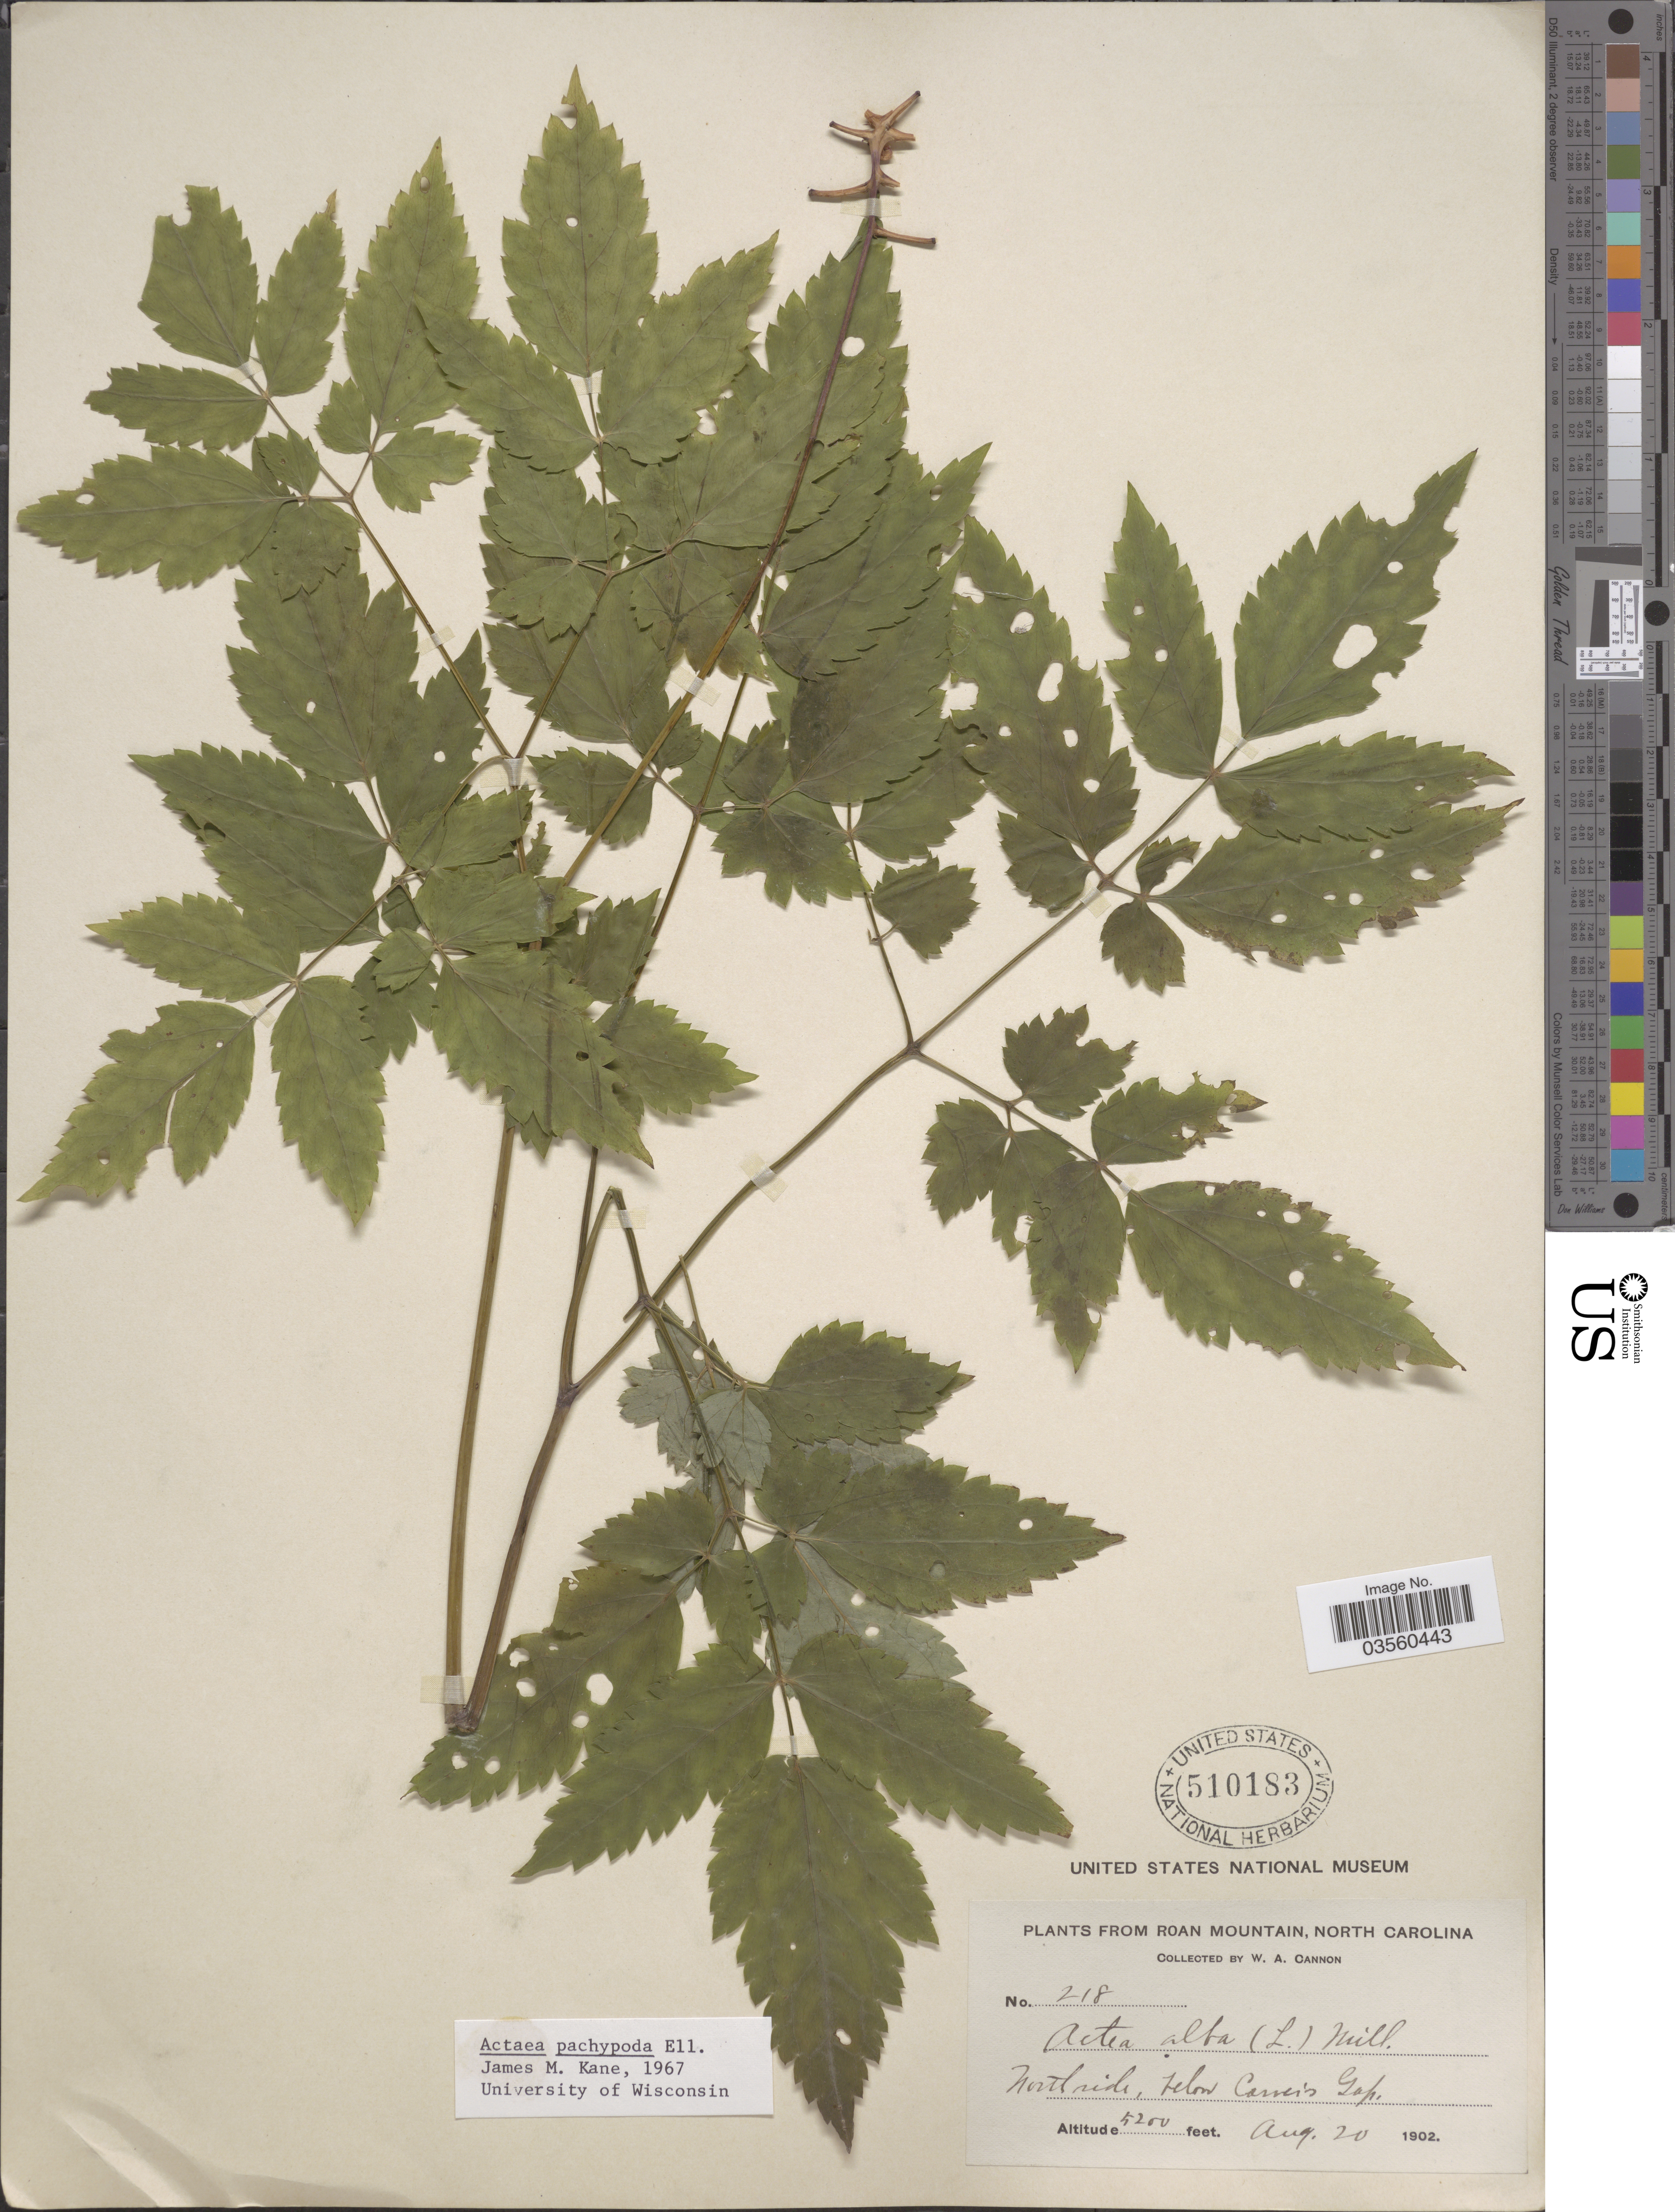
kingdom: Plantae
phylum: Tracheophyta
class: Magnoliopsida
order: Ranunculales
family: Ranunculaceae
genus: Actaea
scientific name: Actaea pachypoda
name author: Elliott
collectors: W. Cannon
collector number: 218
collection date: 1902-08-20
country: United States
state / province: North Carolina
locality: From Roan Mountain. North side, below Carver's Gap.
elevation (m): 1585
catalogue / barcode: US 510183